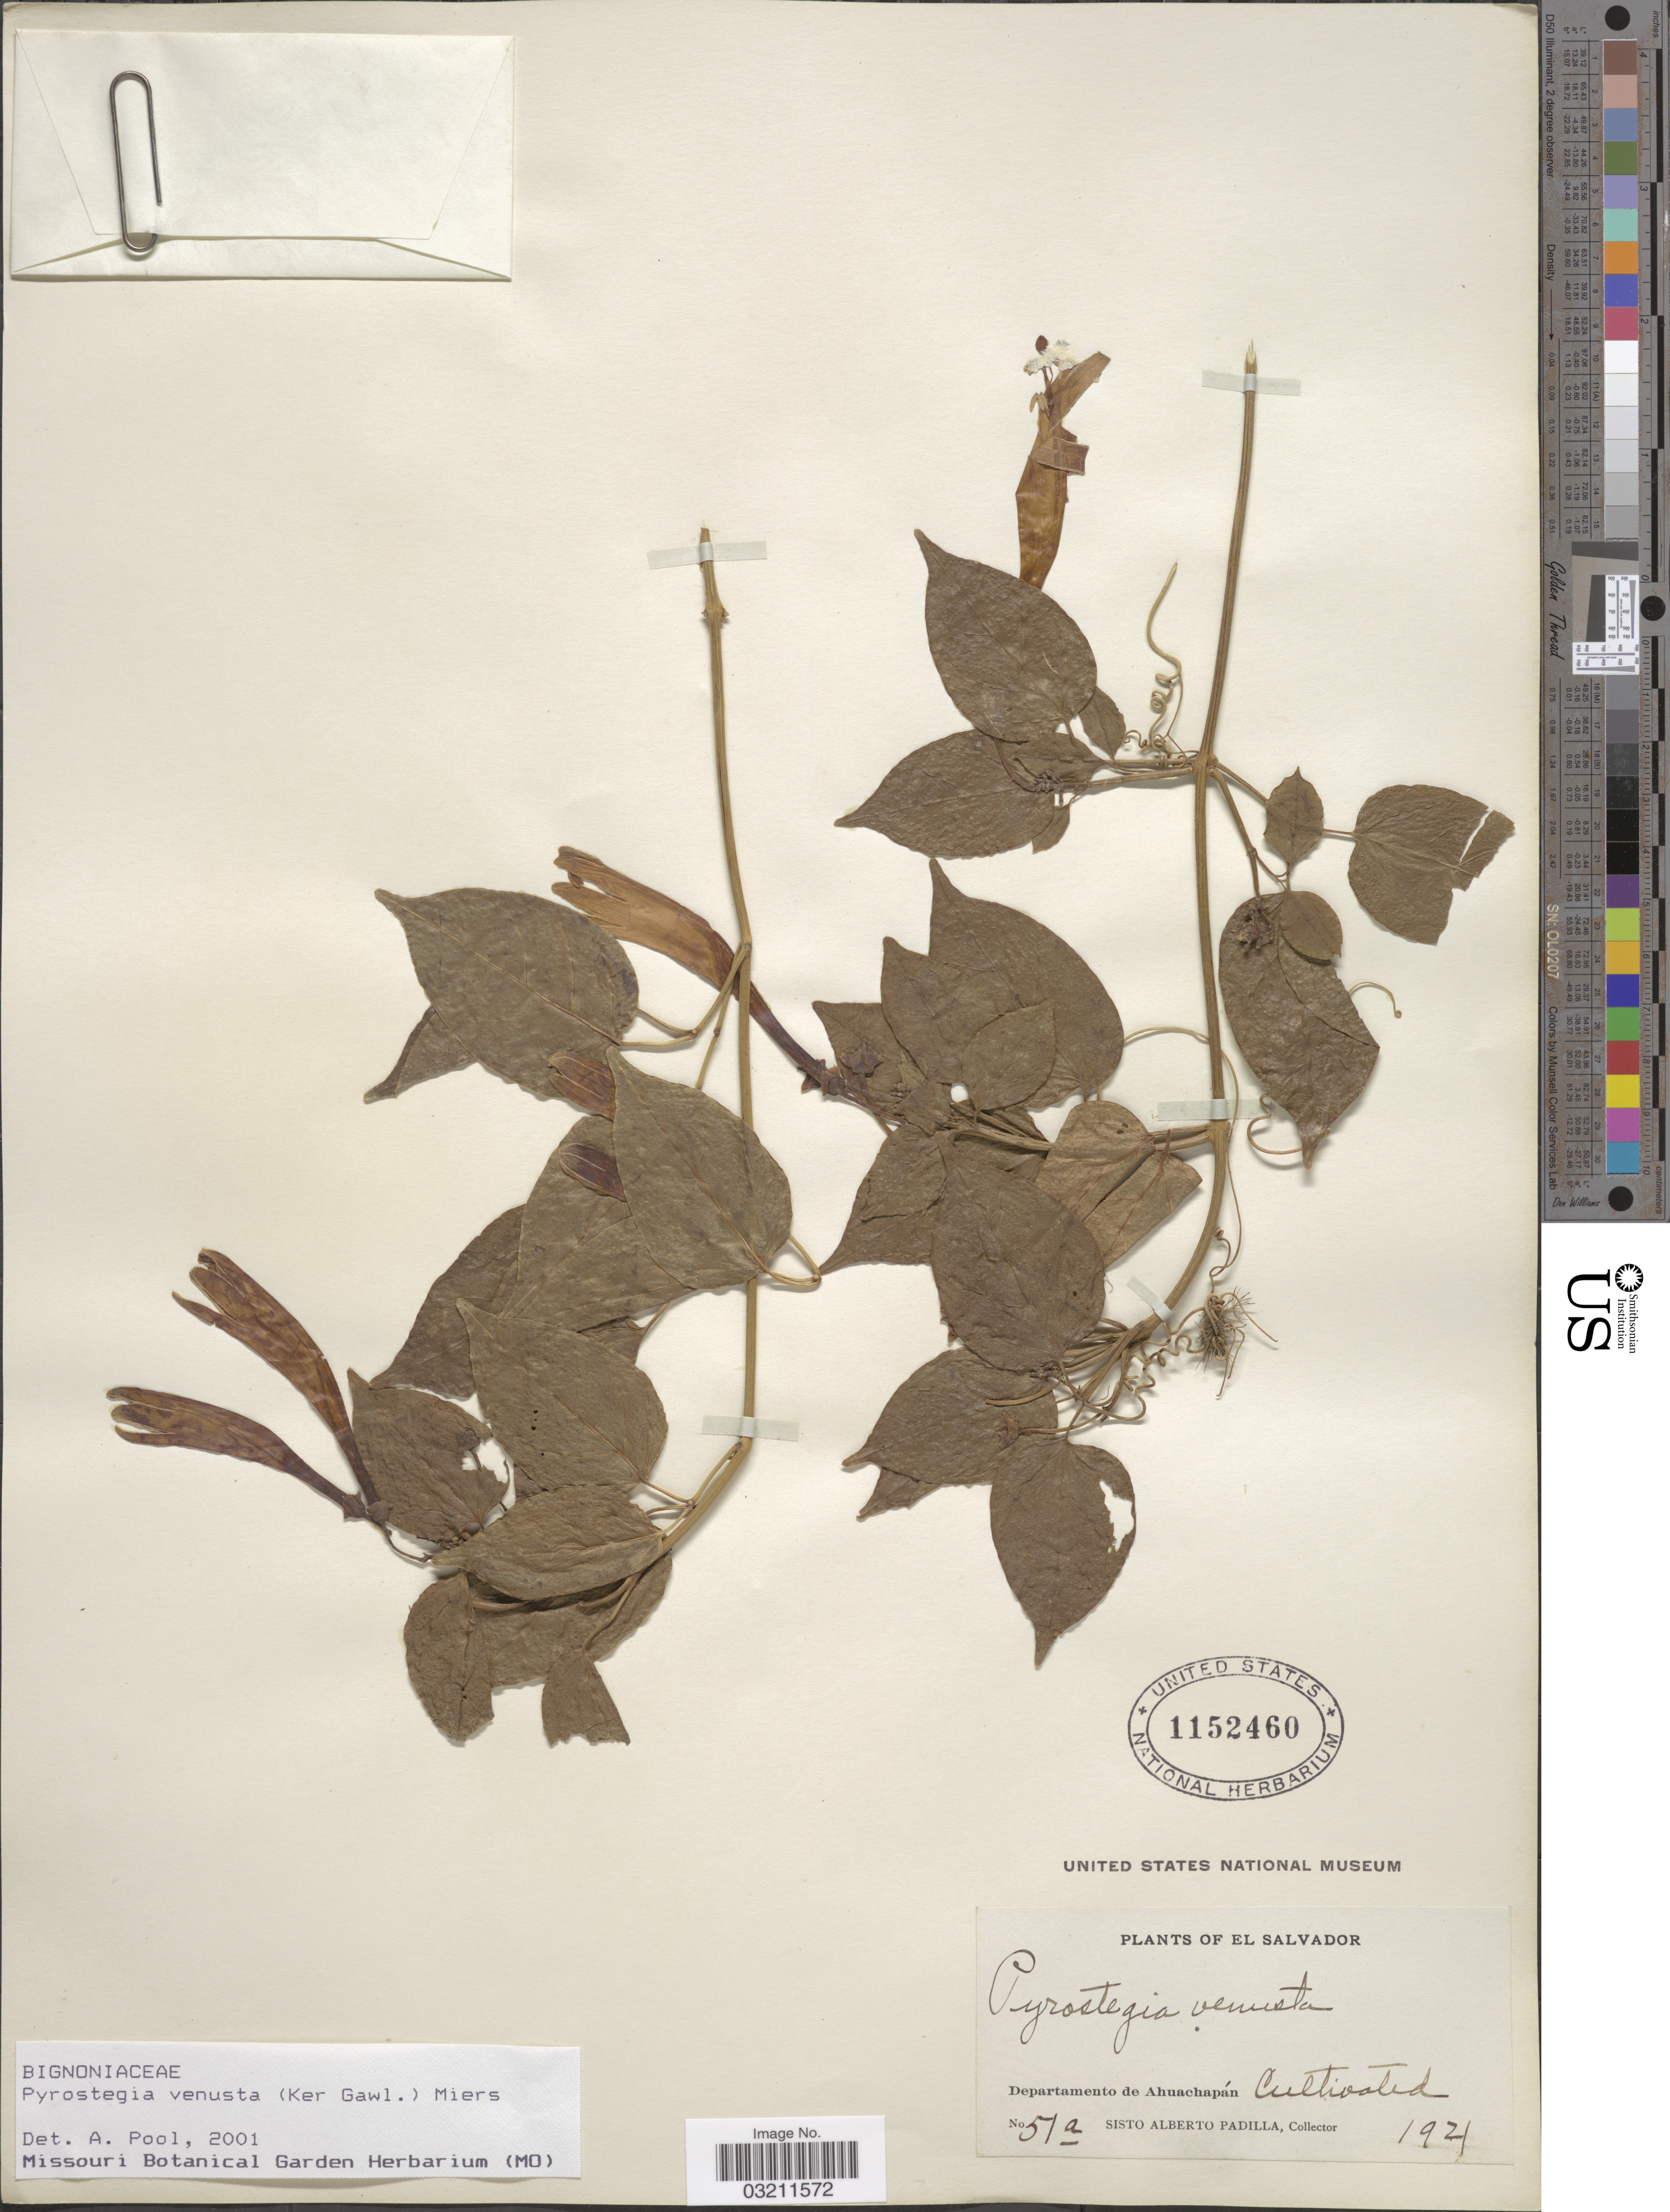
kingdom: Plantae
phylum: Tracheophyta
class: Magnoliopsida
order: Lamiales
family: Bignoniaceae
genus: Pyrostegia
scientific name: Pyrostegia venusta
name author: (Ker Gawl.) Miers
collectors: S. A. Padilla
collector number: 51a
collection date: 1921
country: El Salvador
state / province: Ahuachapan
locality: Departamento de Ahuachapán.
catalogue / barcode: US 1152460